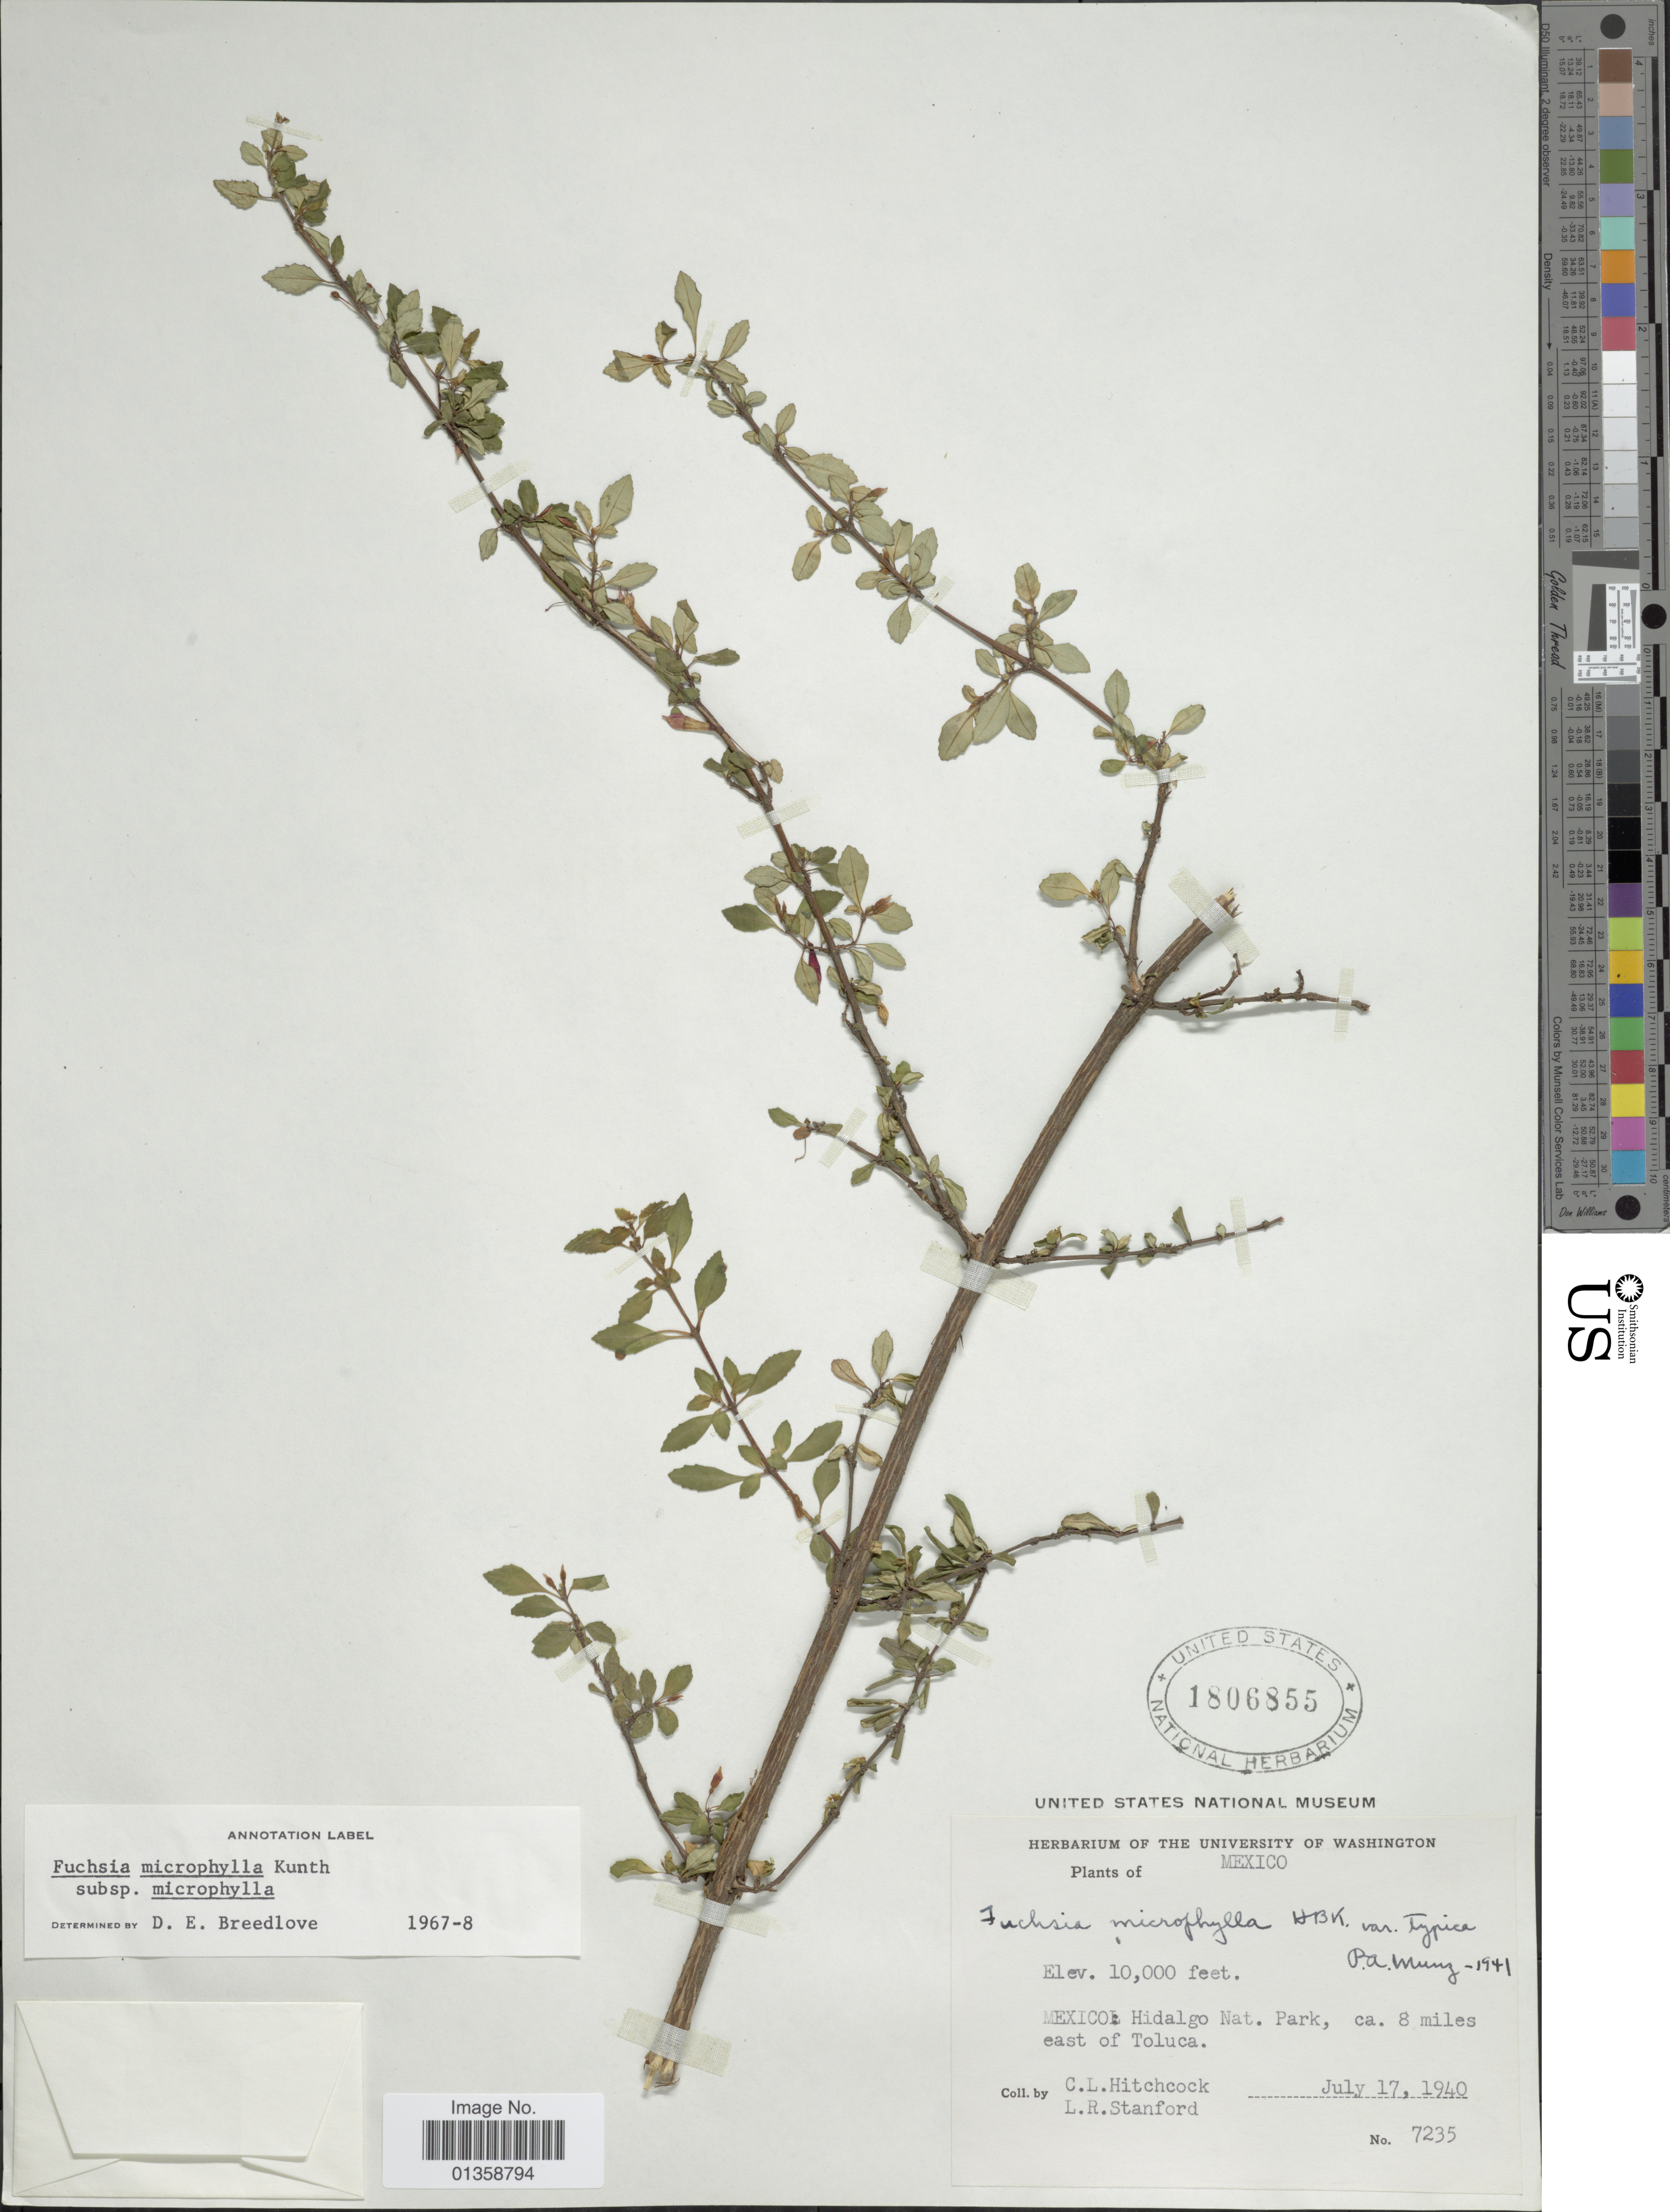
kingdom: Plantae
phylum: Tracheophyta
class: Magnoliopsida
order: Myrtales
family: Onagraceae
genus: Fuchsia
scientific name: Fuchsia microphylla subsp. microphylla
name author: Kunth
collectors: C. L. Hitchcock & L. R. Stanford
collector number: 7235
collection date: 1940-07-17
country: Mexico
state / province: Hidalgo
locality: Nat. Park, ca. 8 miles east of Toluca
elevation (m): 3048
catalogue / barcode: US 1806855